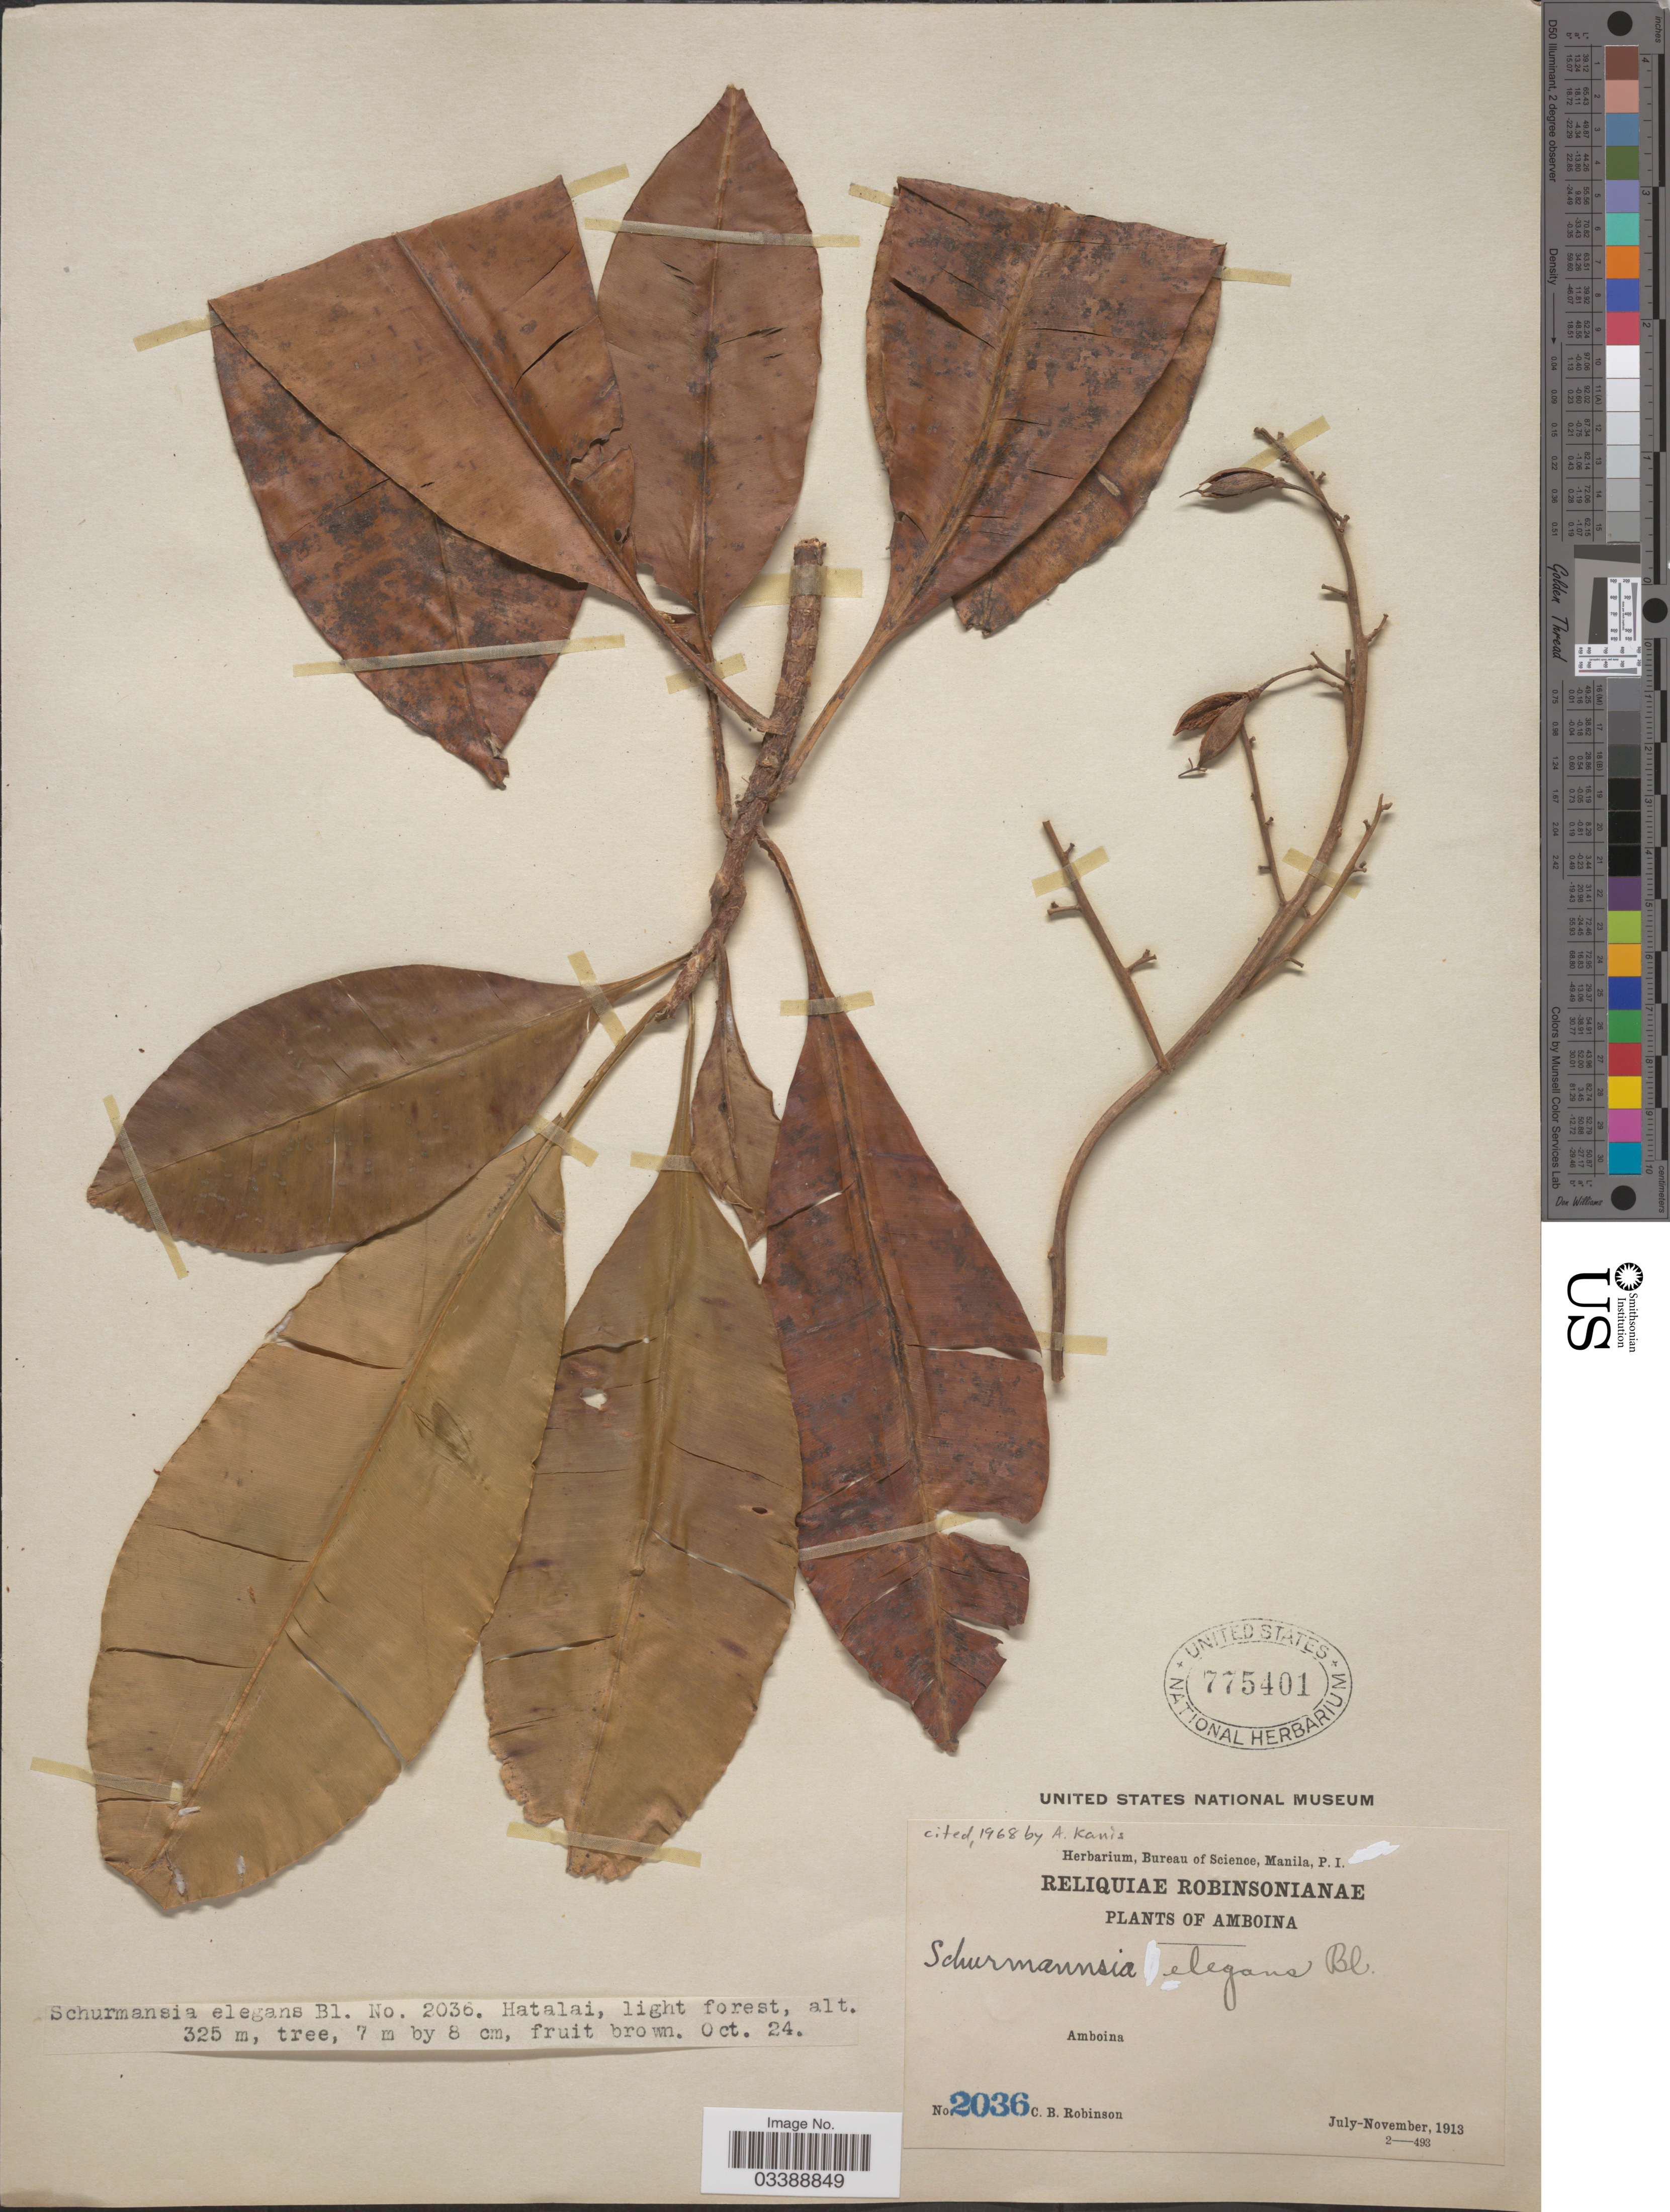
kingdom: Plantae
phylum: Tracheophyta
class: Magnoliopsida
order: Malpighiales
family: Ochnaceae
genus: Schuurmansia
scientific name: Schuurmansia elegans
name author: Blume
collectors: C. Robinson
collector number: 2036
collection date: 1913-10-24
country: Indonesia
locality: Amboina. Hatalai, light forest.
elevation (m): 325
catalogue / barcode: US 775401